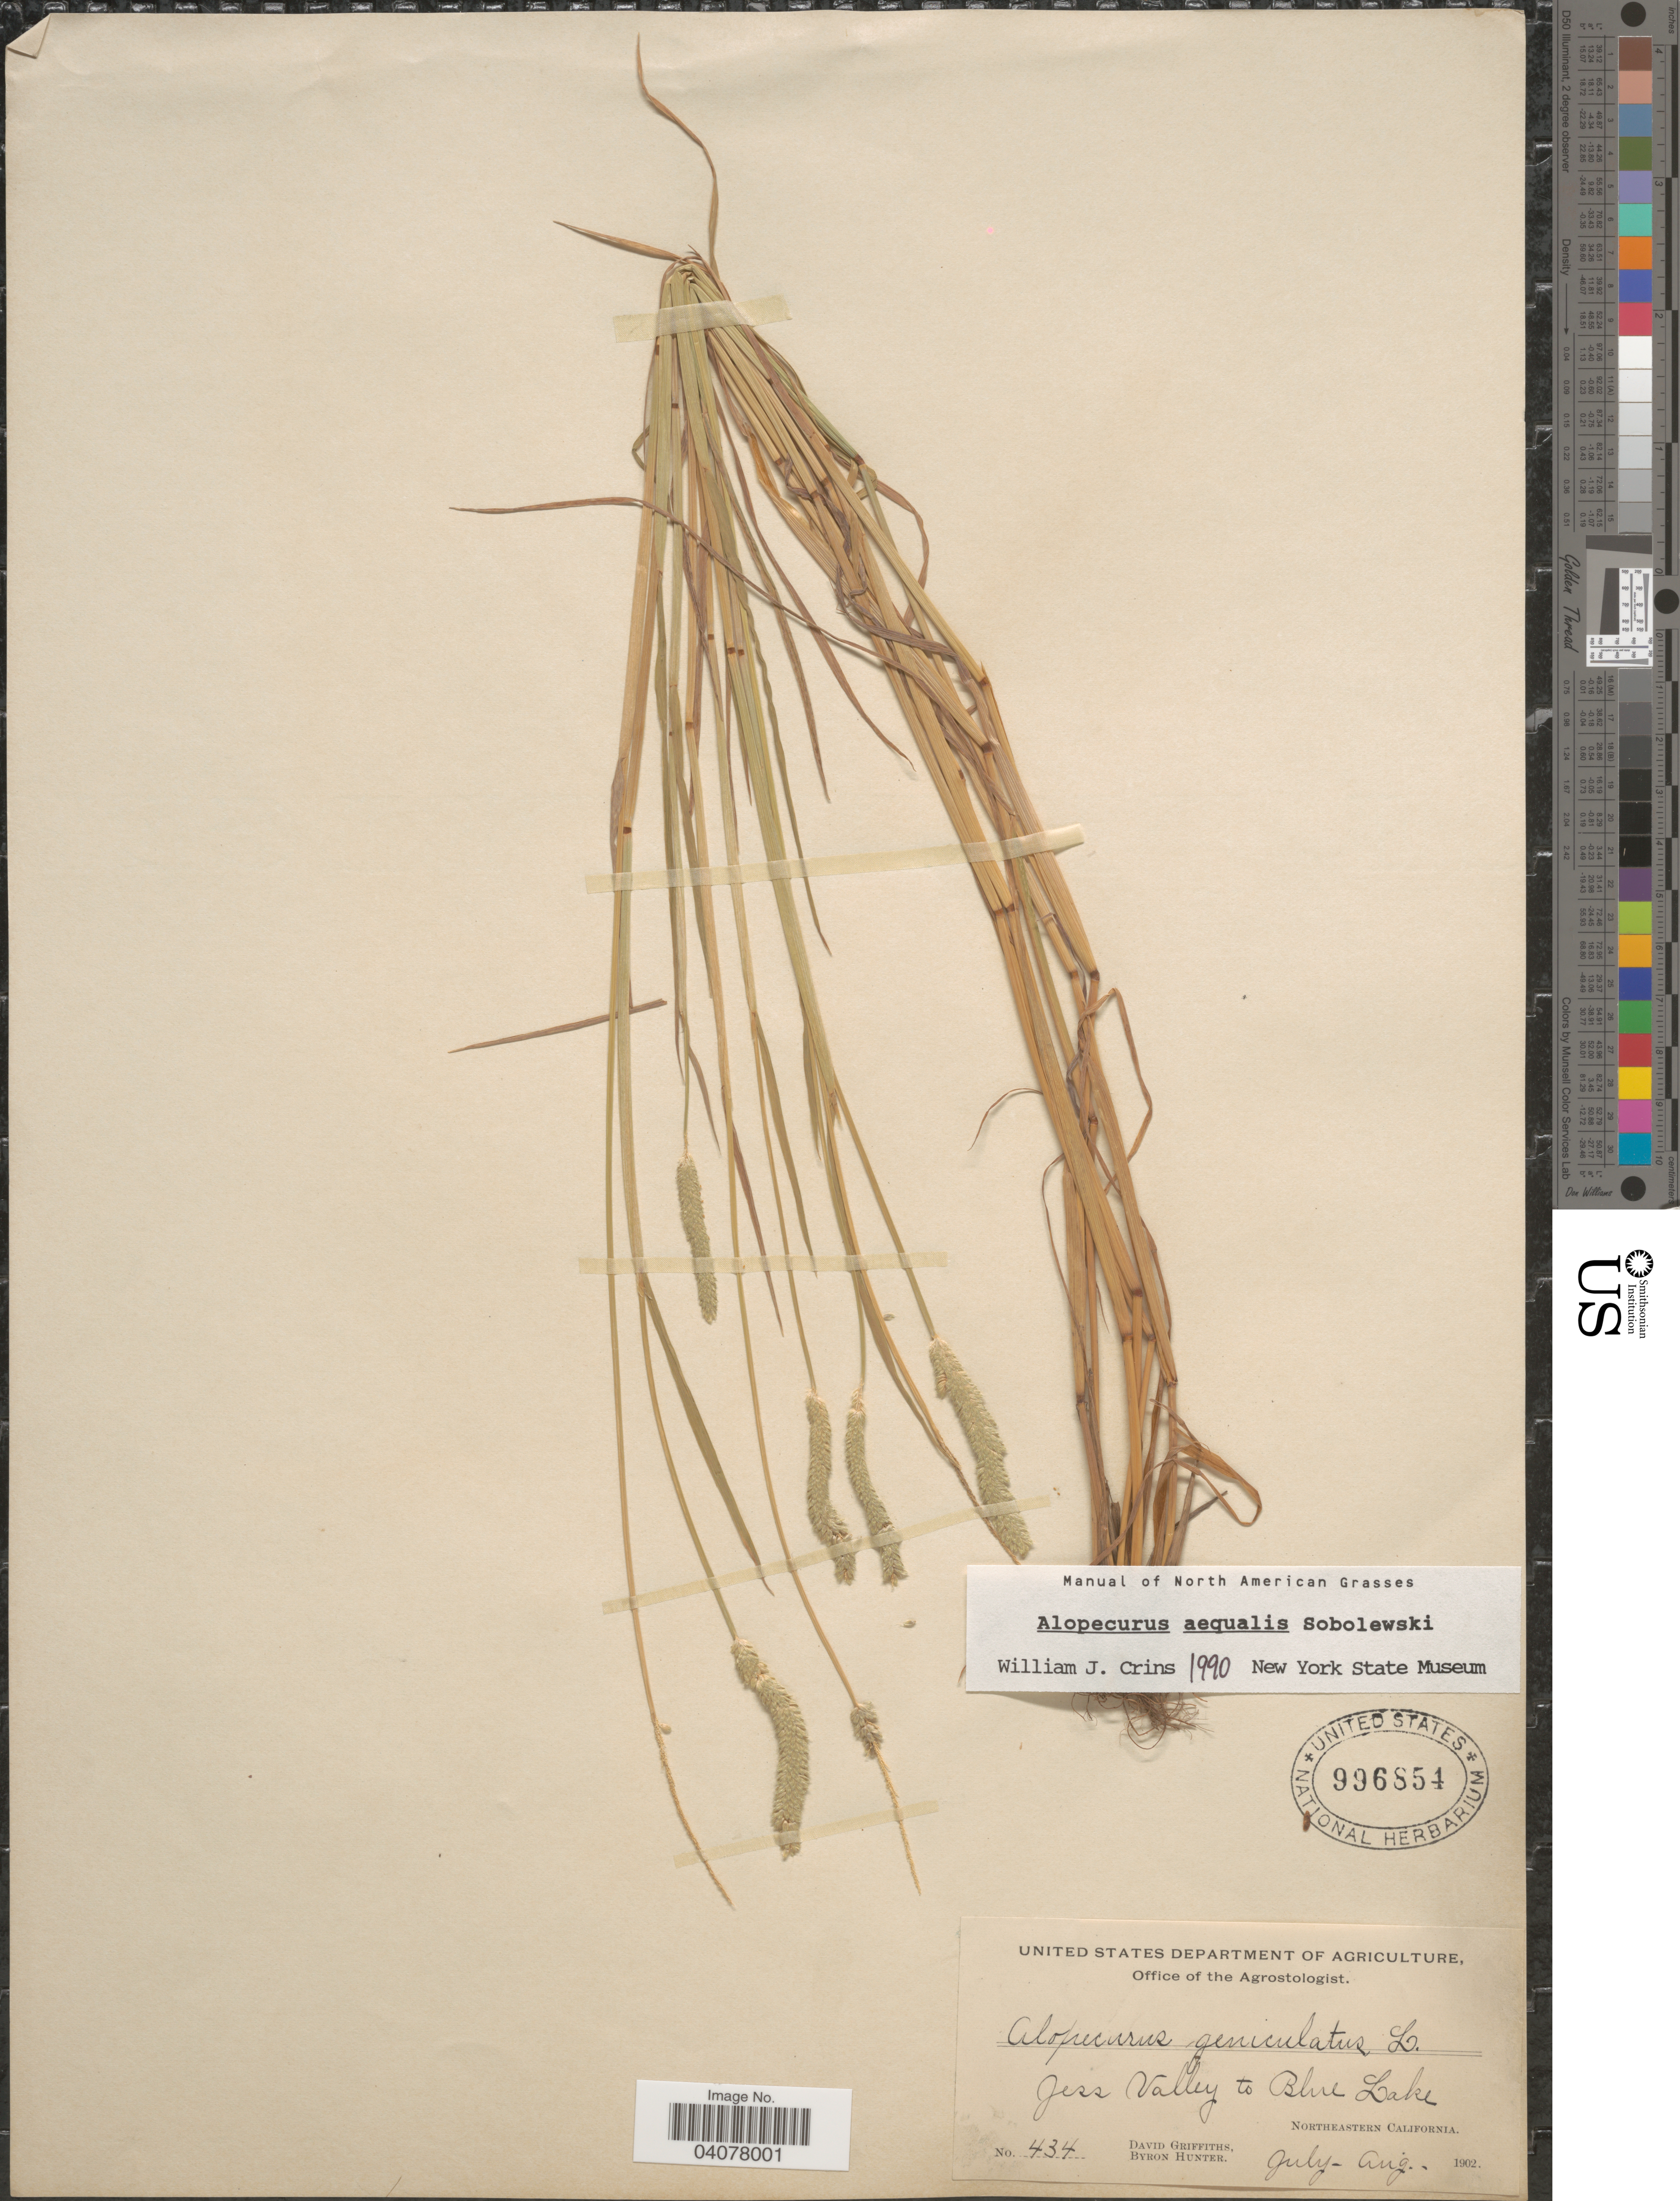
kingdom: Plantae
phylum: Tracheophyta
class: Liliopsida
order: Poales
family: Poaceae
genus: Alopecurus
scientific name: Alopecurus aequalis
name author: Sobol.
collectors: D. Griffiths & B. Hunter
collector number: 434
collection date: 1902-07/1902-08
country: United States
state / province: California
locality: Jess Valley to Blue Lake. Northeastern California.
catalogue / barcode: US 996854